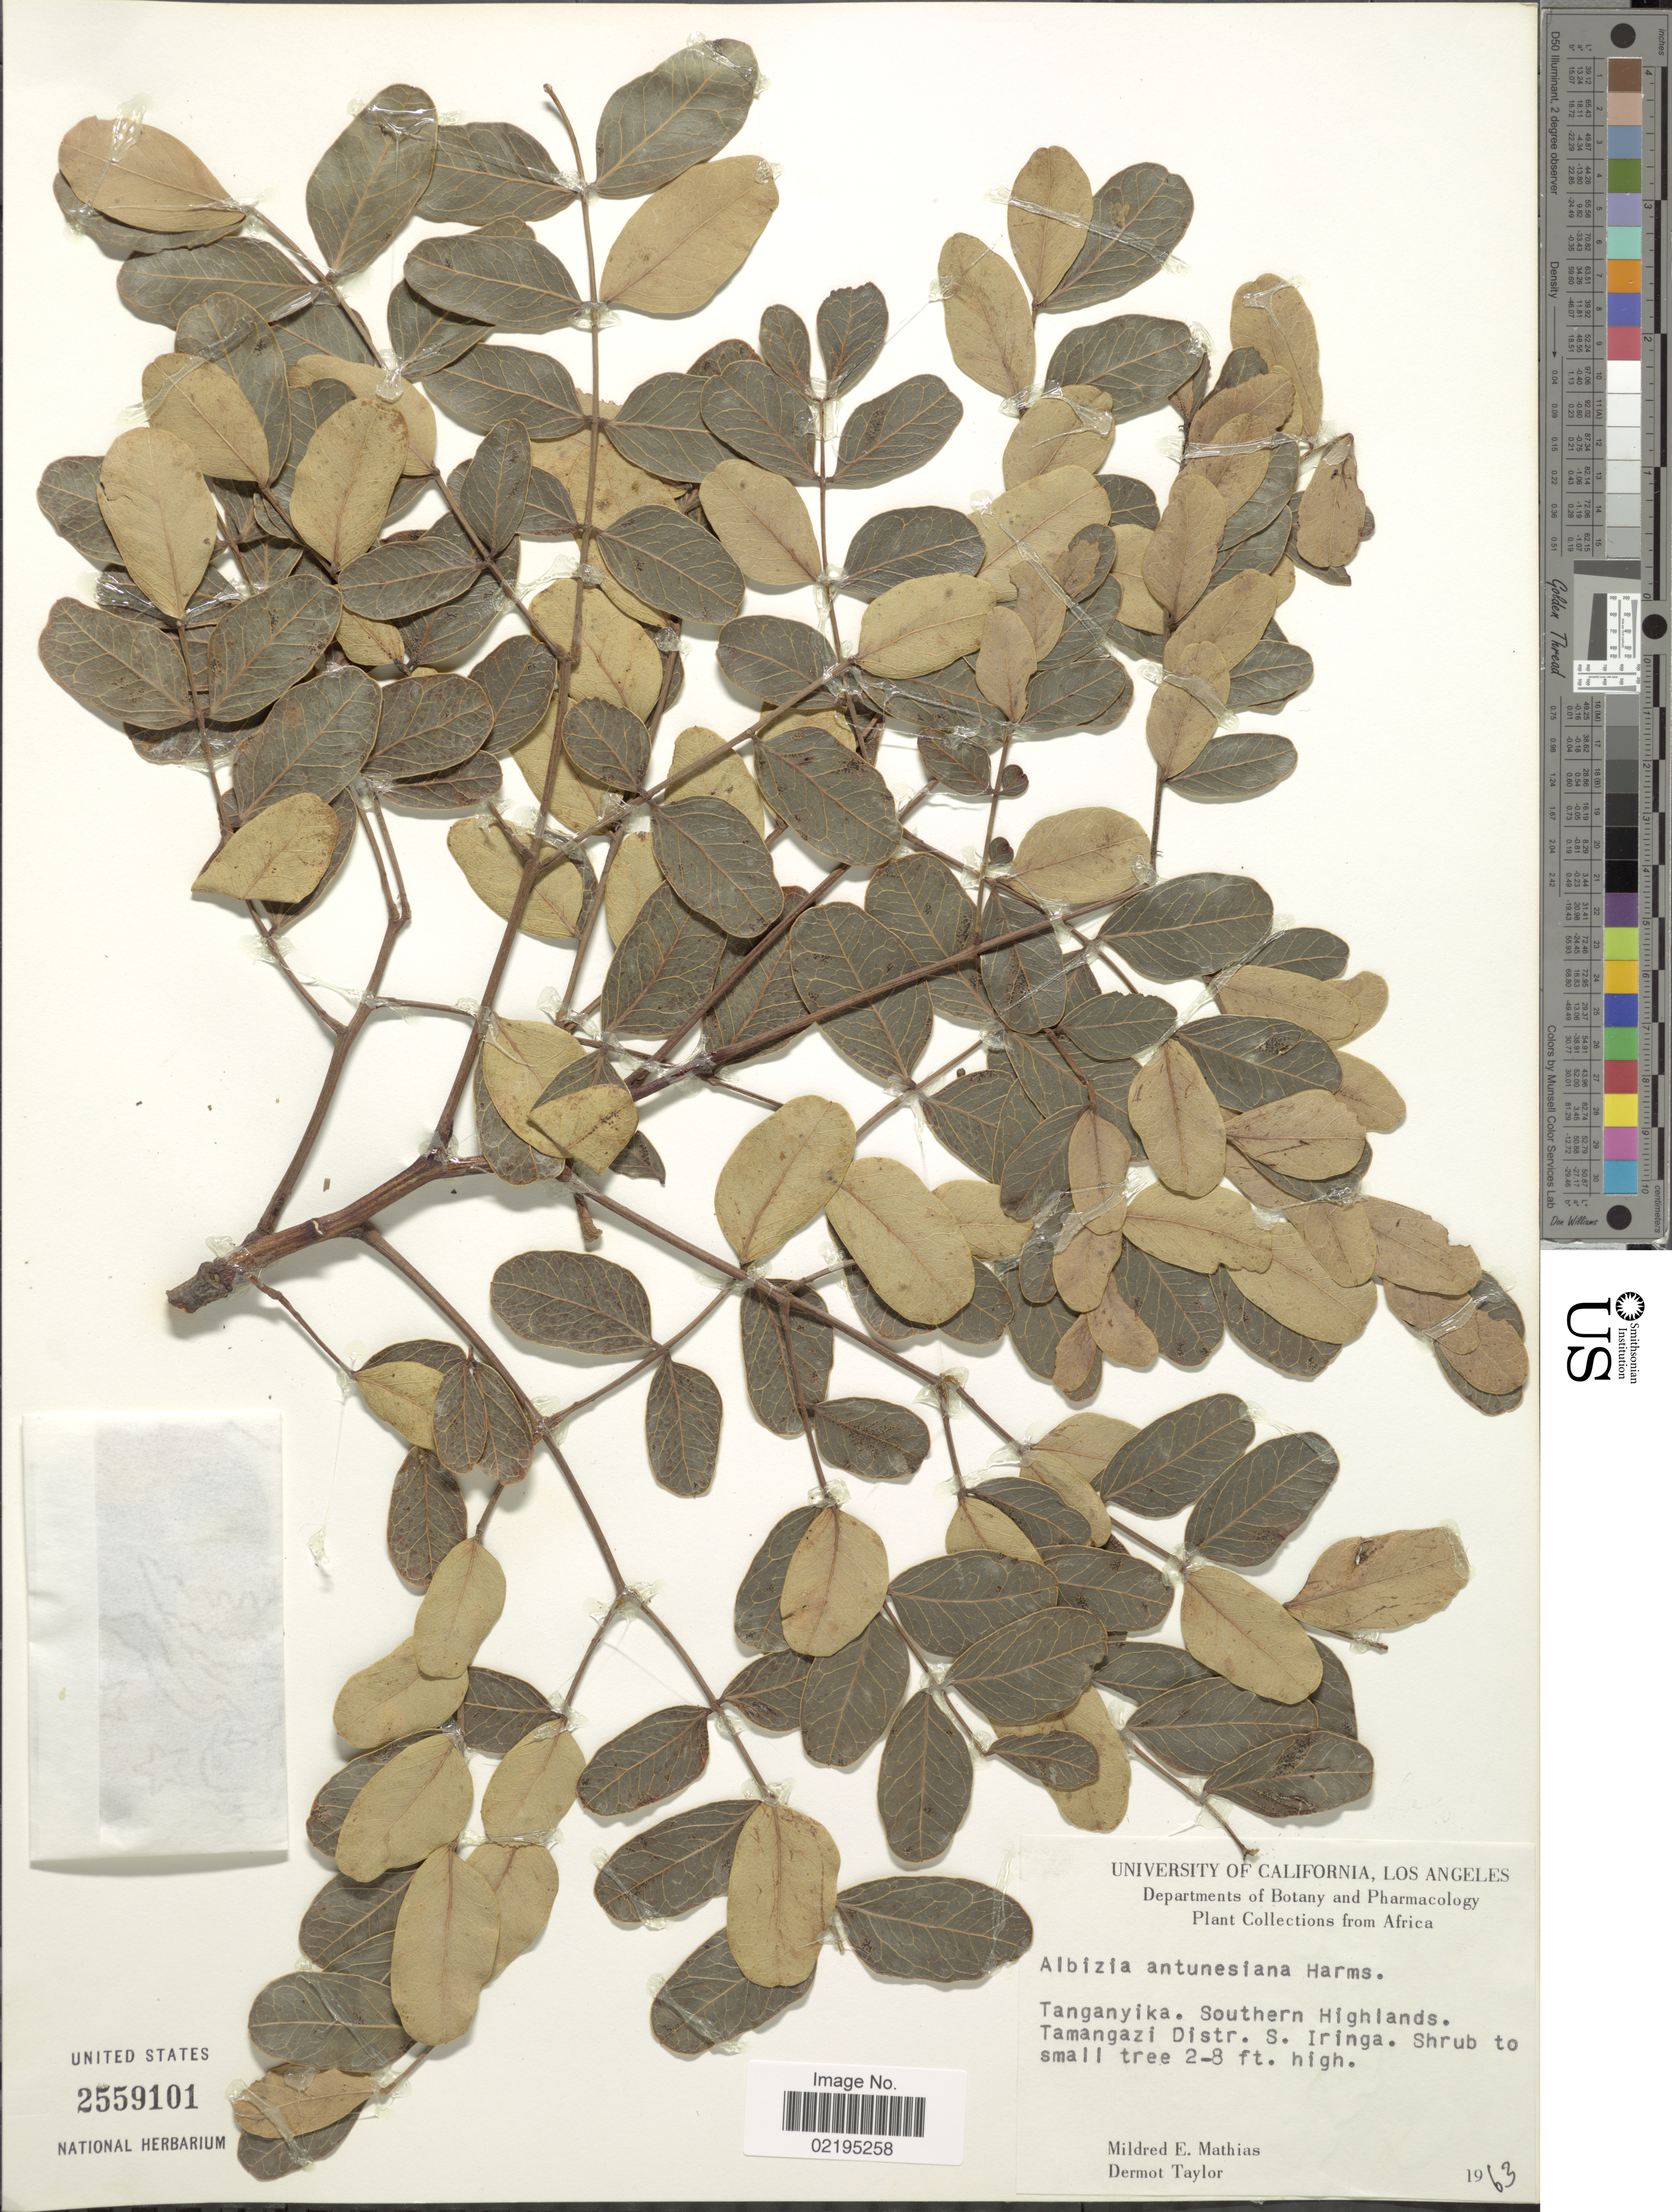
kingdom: Plantae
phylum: Tracheophyta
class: Magnoliopsida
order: Fabales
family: Fabaceae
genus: Albizia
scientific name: Albizia antunesiana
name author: Harms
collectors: M. E. Mathias & D. Taylor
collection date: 1963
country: Tanzania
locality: Tanganyika. Southern Highlands. Tamangazi Distr. S. Iringa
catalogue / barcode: US 2559101